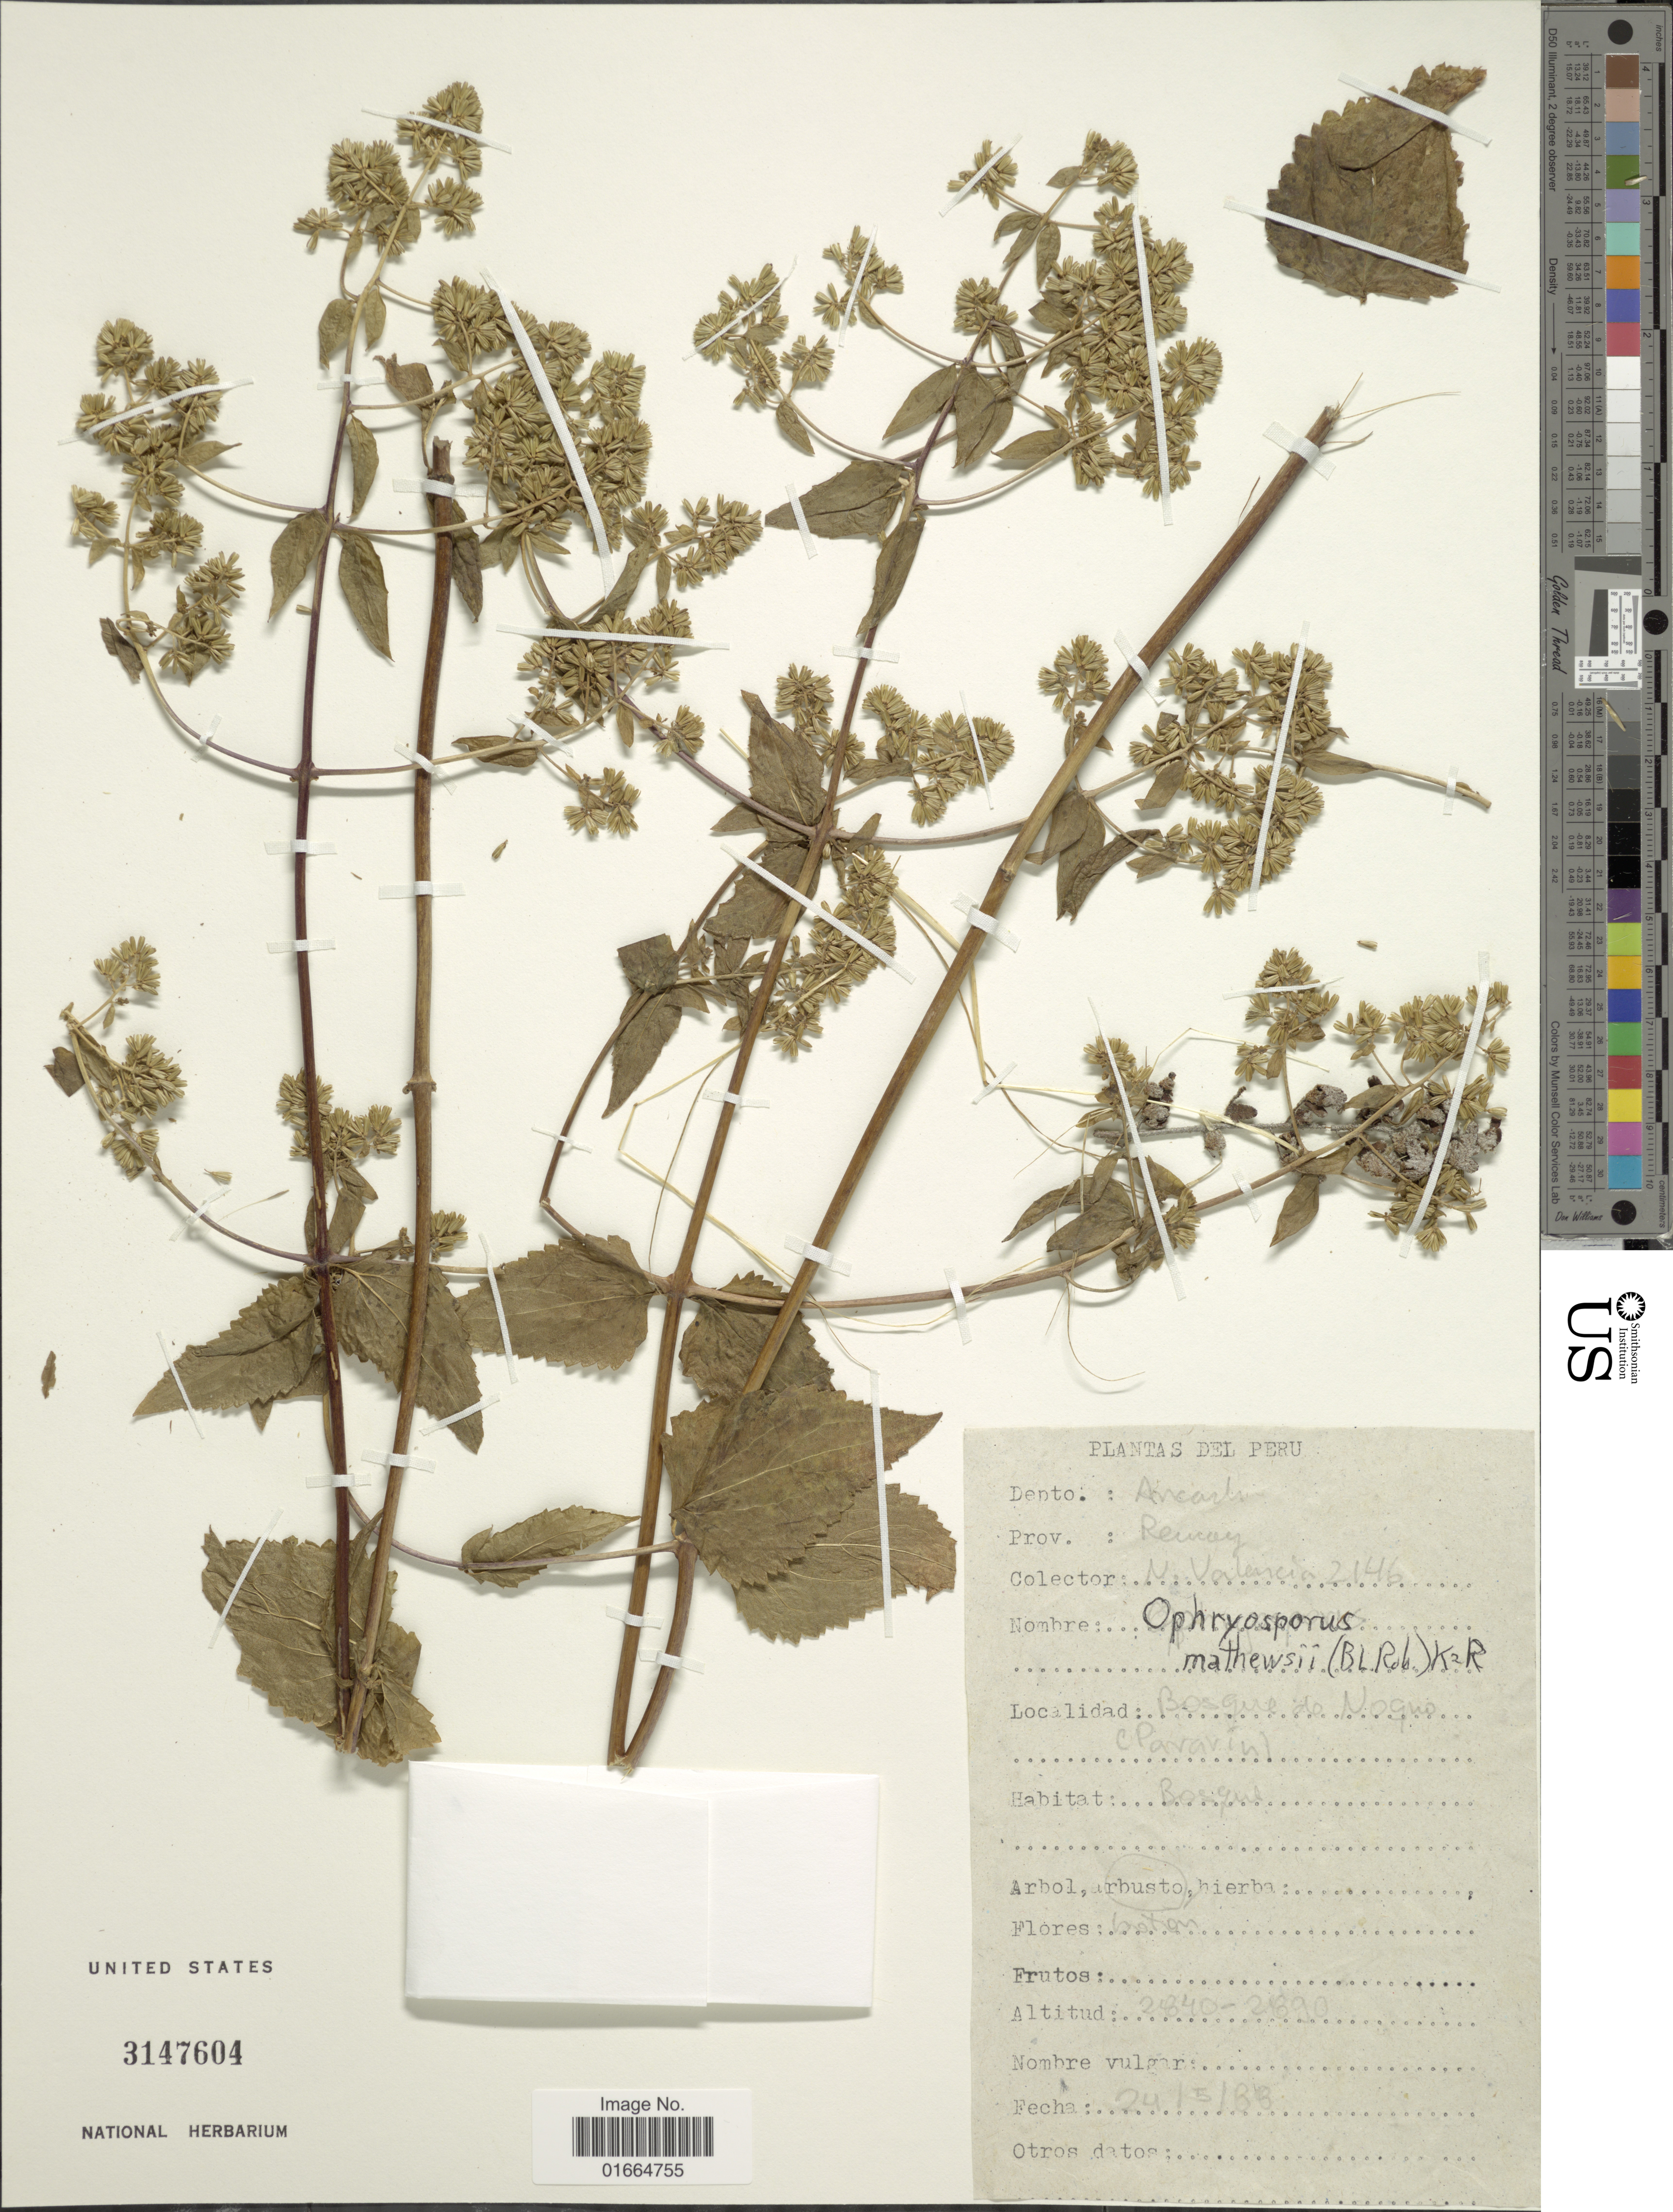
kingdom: Plantae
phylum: Tracheophyta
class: Magnoliopsida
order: Asterales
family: Asteraceae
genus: Ophryosporus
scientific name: Ophryosporus mathewsii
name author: (B.L. Rob.) R.M. King & H. Rob.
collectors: N. Valencia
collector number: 2146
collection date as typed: Transcribed d/m/y: 24/5/83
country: Peru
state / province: Ancash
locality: Bosque de Noqno (Pararin), Prov. Recuay, Depto. Ancash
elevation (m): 2840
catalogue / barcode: US 3147604